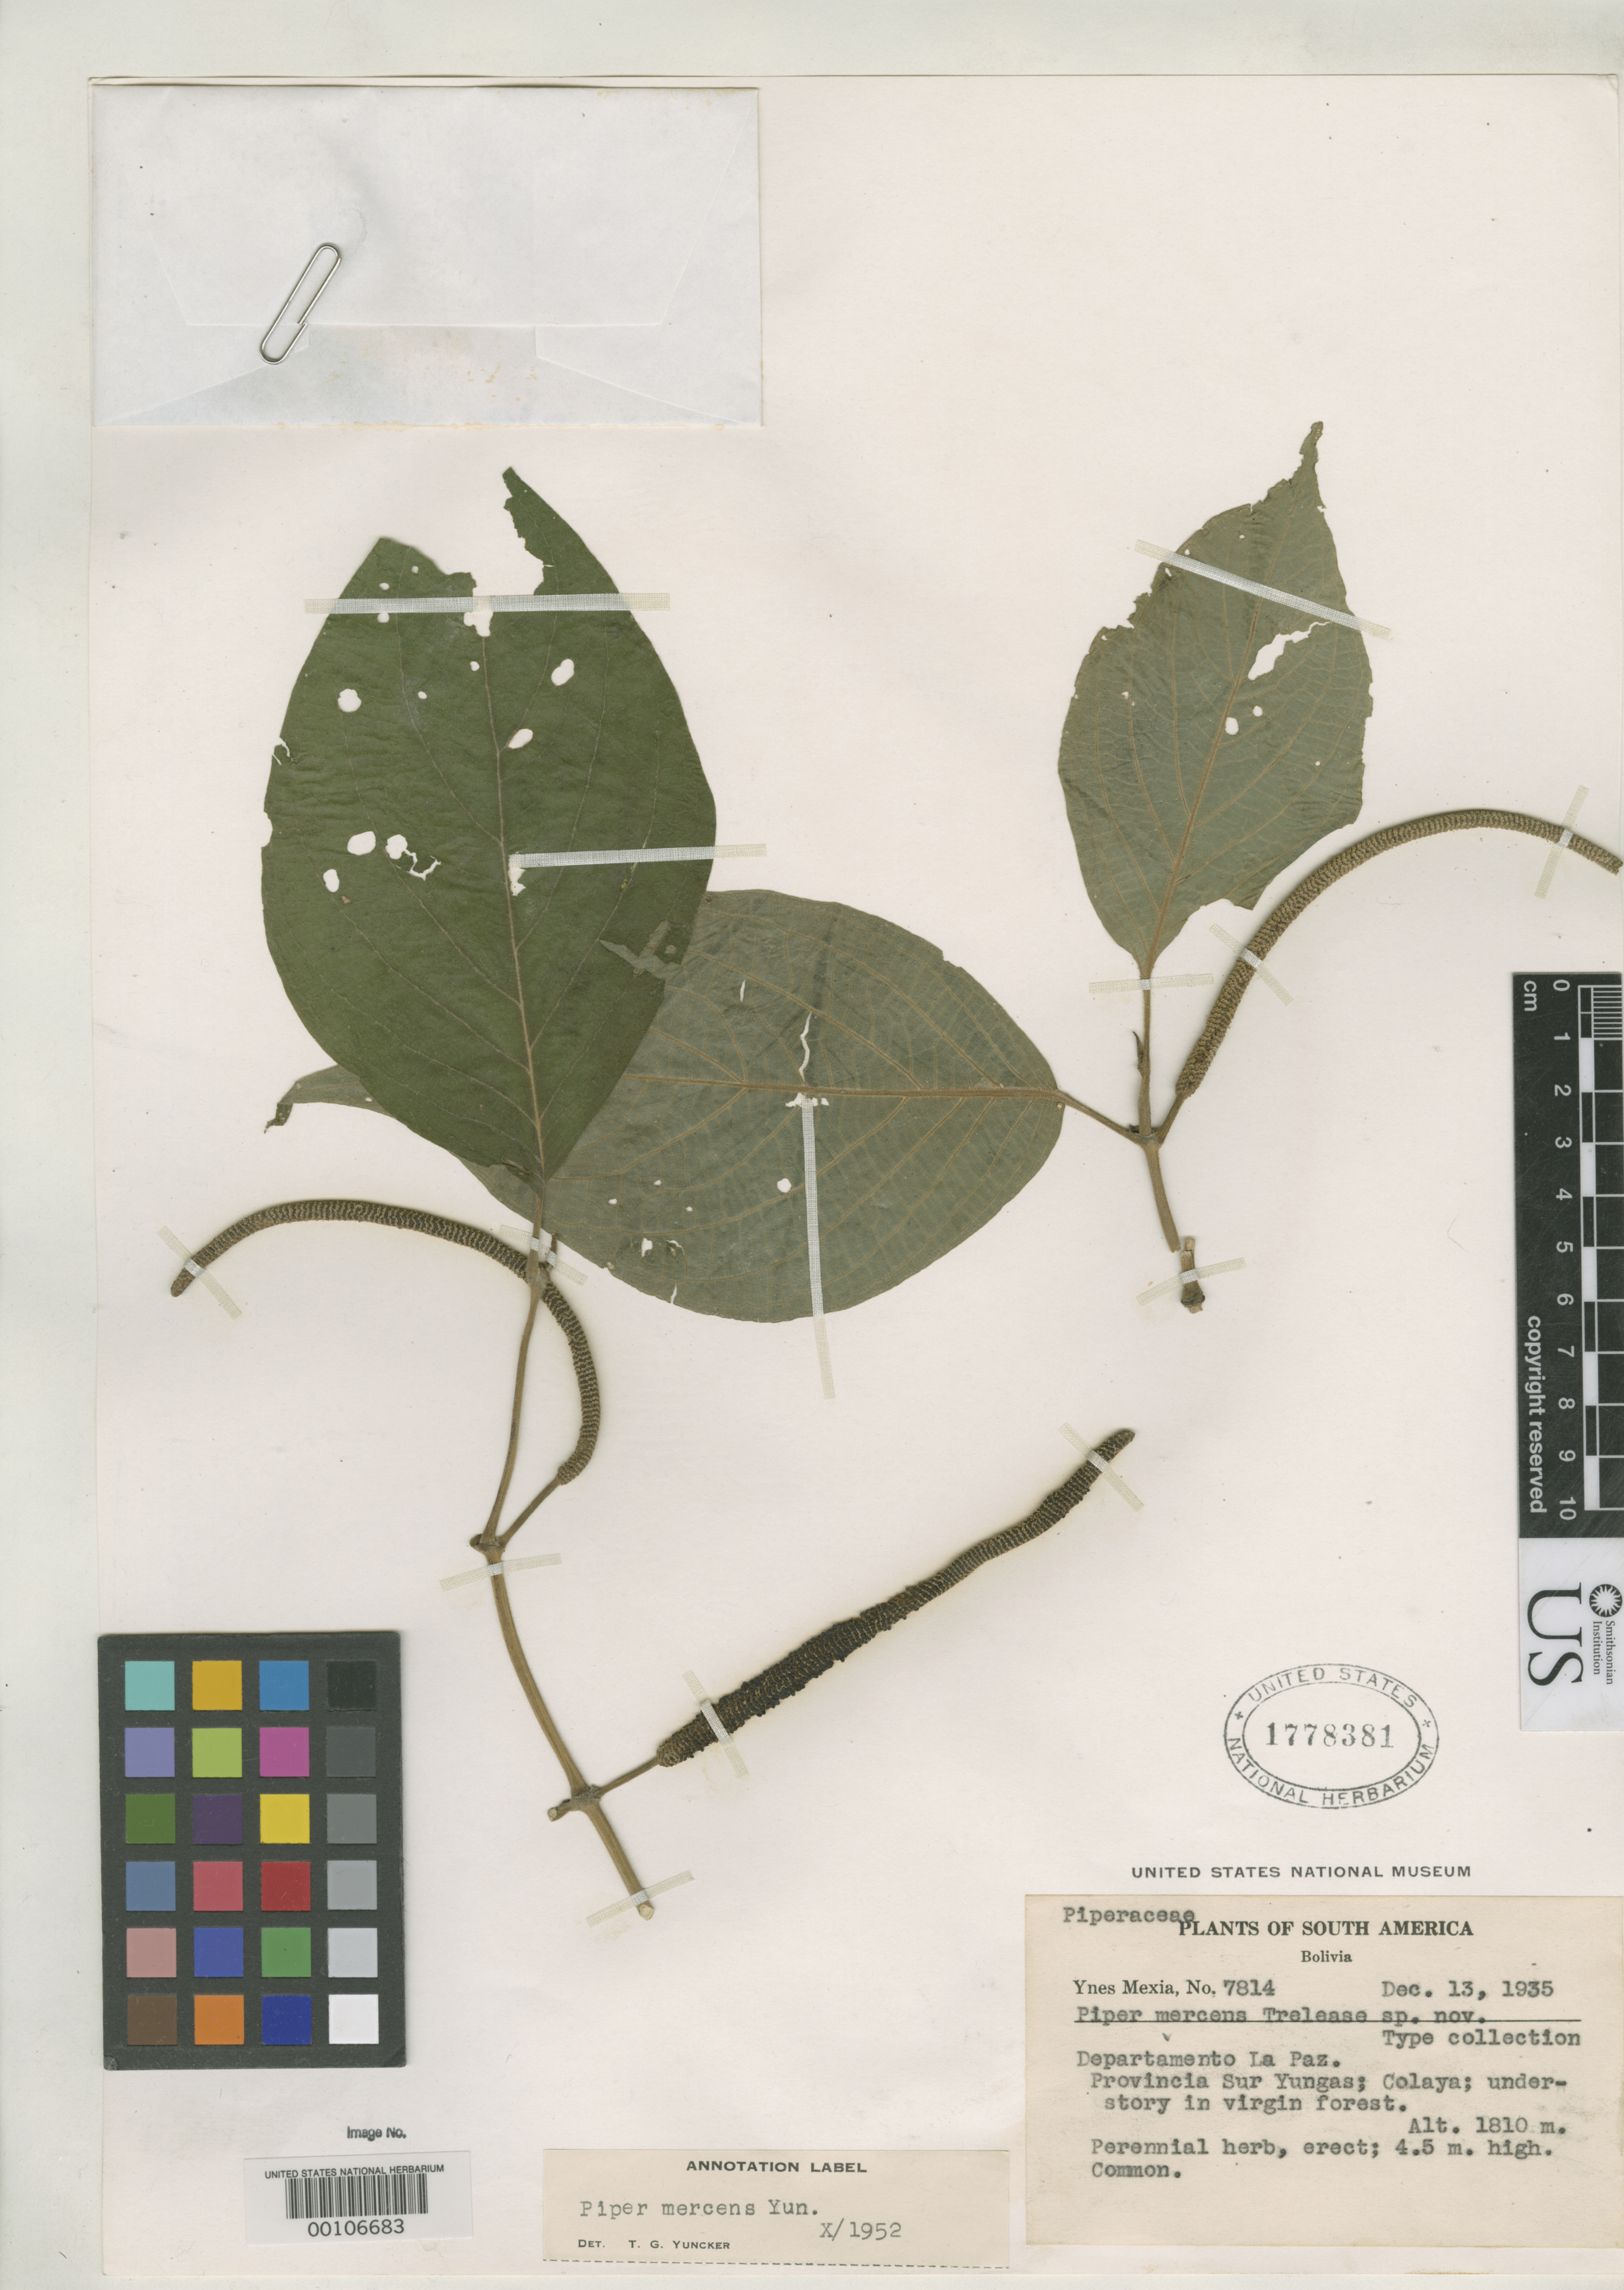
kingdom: Plantae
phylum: Tracheophyta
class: Magnoliopsida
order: Piperales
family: Piperaceae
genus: Piper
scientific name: Piper mercens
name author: Yunck.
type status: Isotype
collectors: Y. Mexia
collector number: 7814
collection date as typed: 13 Dec 1935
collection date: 1935-12-13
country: Bolivia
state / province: La Paz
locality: Sur Yungas, Colaya.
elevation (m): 1810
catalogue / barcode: US 1778381